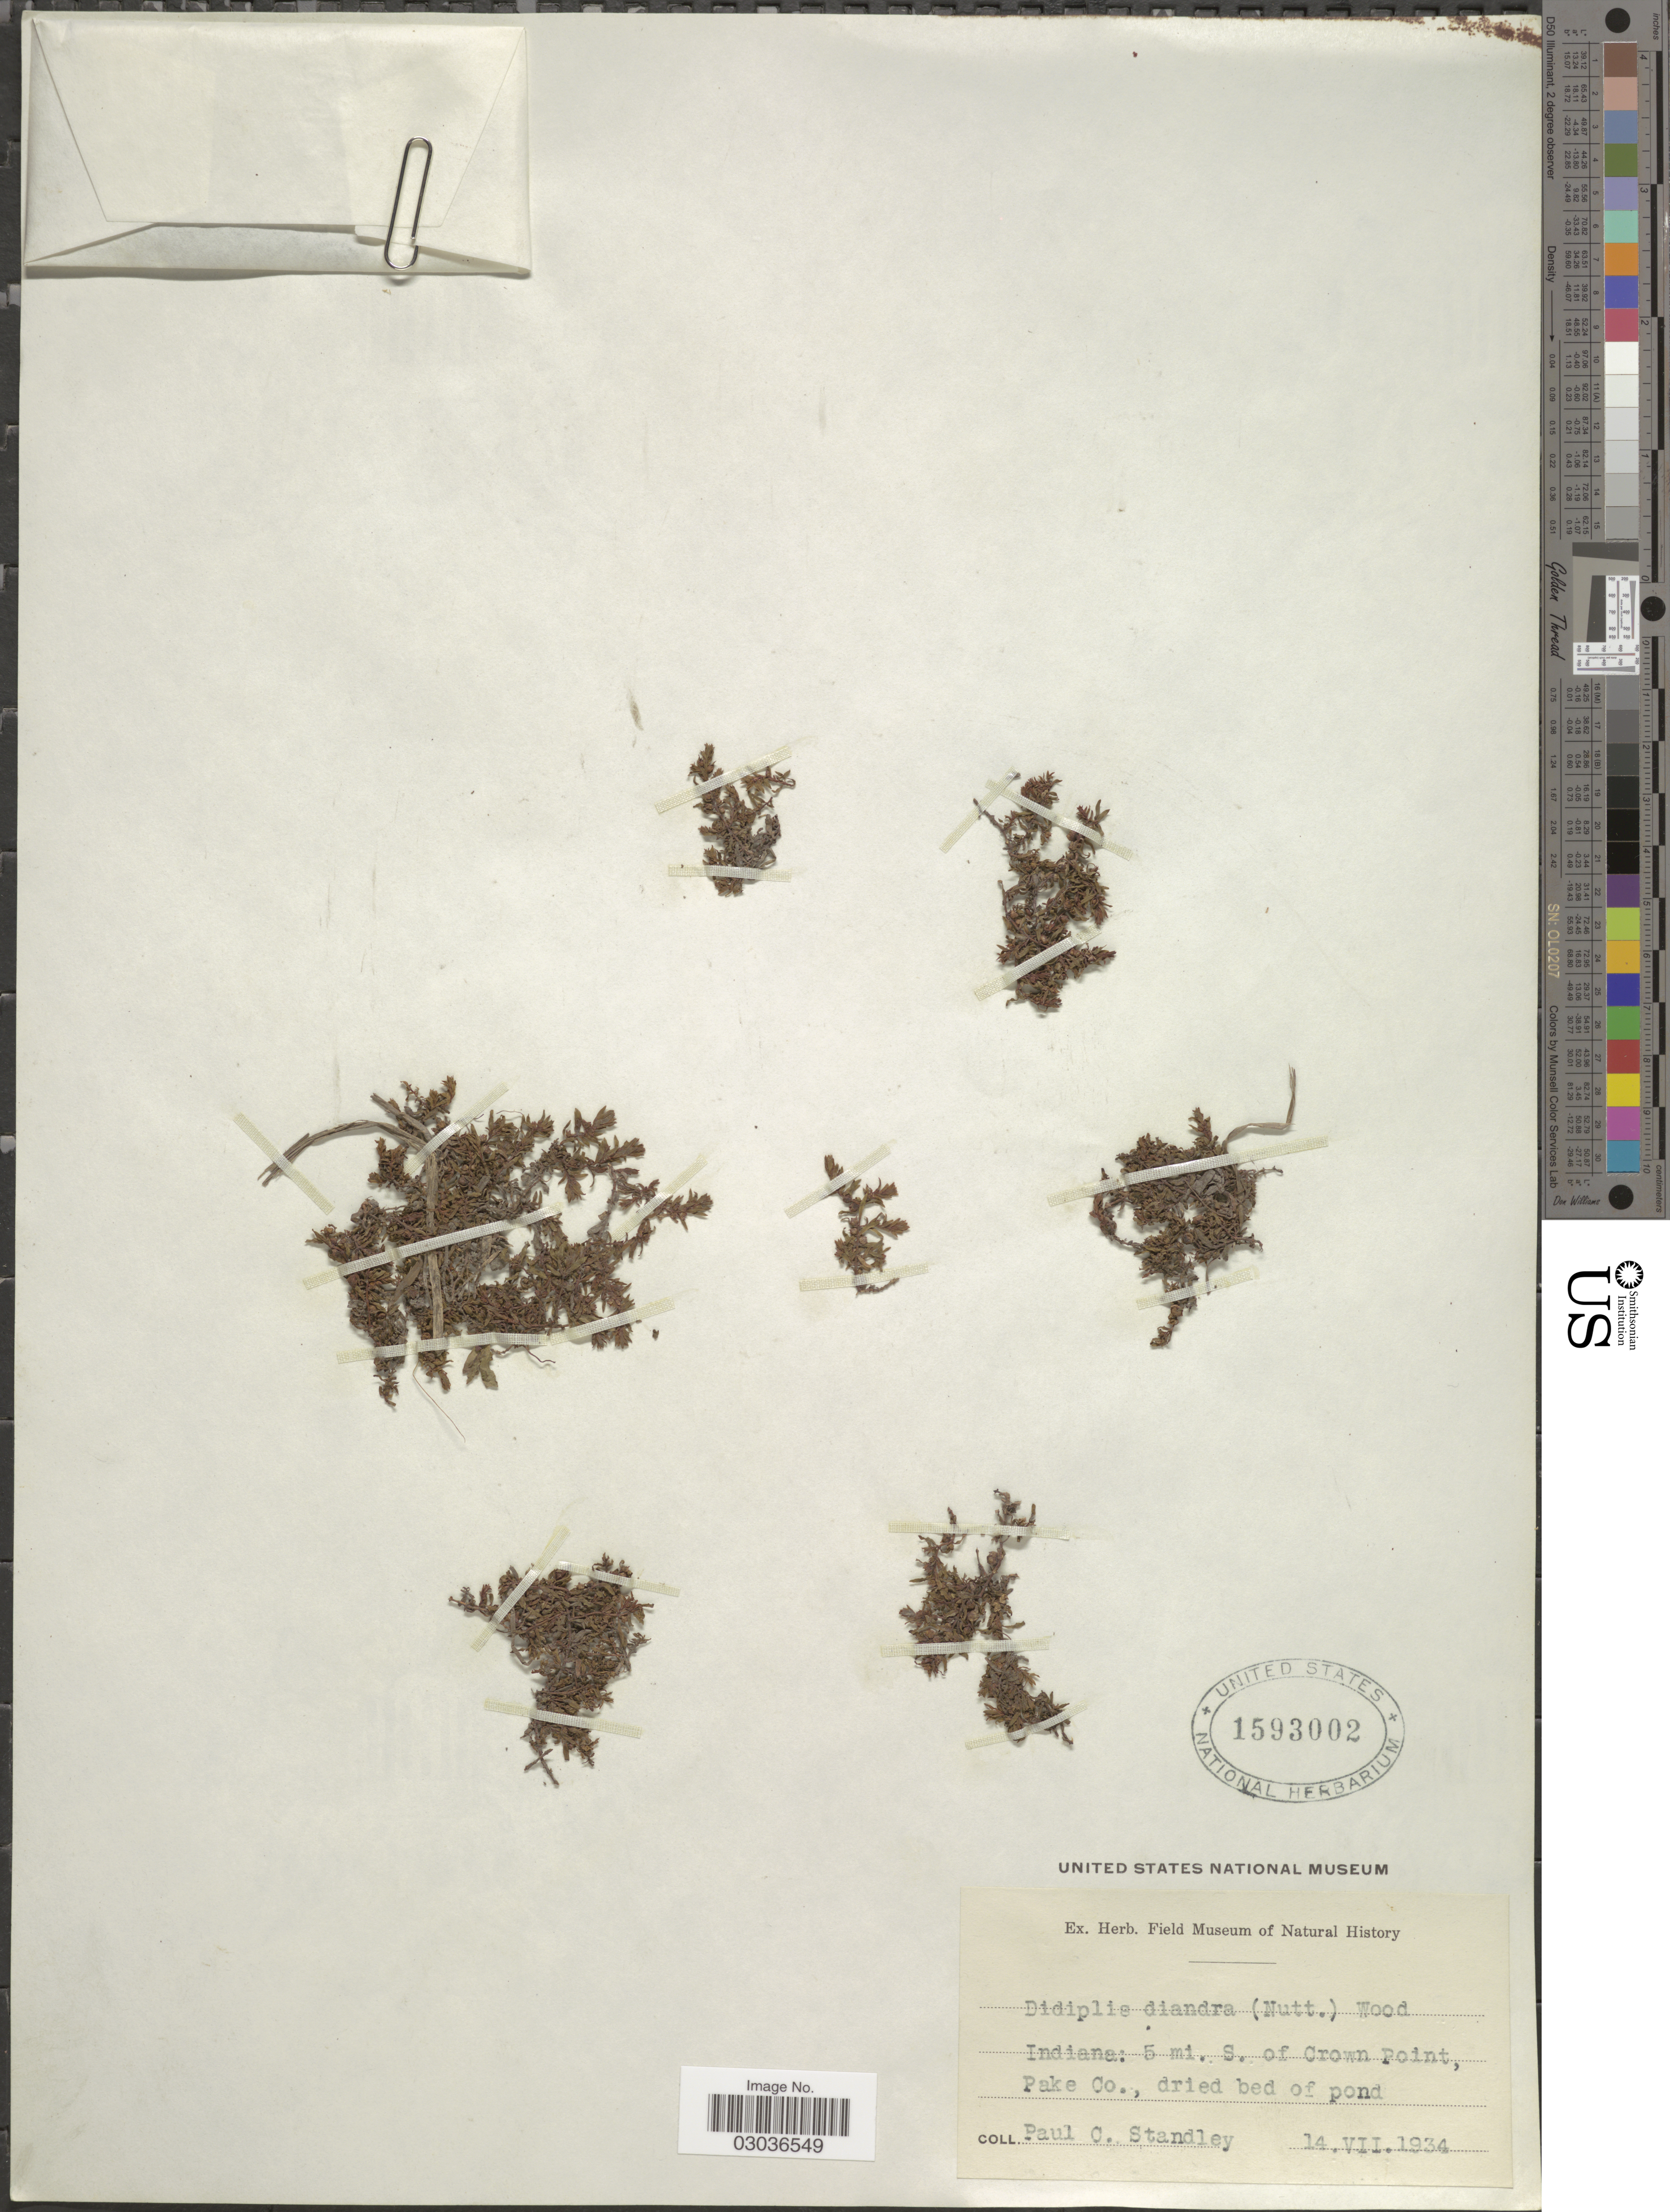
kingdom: Plantae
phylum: Tracheophyta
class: Magnoliopsida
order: Myrtales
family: Lythraceae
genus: Didiplis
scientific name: Didiplis diandra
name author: (Nutt. ex DC.) Alph. Wood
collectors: P. C. Standley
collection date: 1934-07-14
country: United States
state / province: Indiana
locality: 5 mi. S. of Crown Point, Pake Co., dried bed of pond.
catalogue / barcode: US 1593002